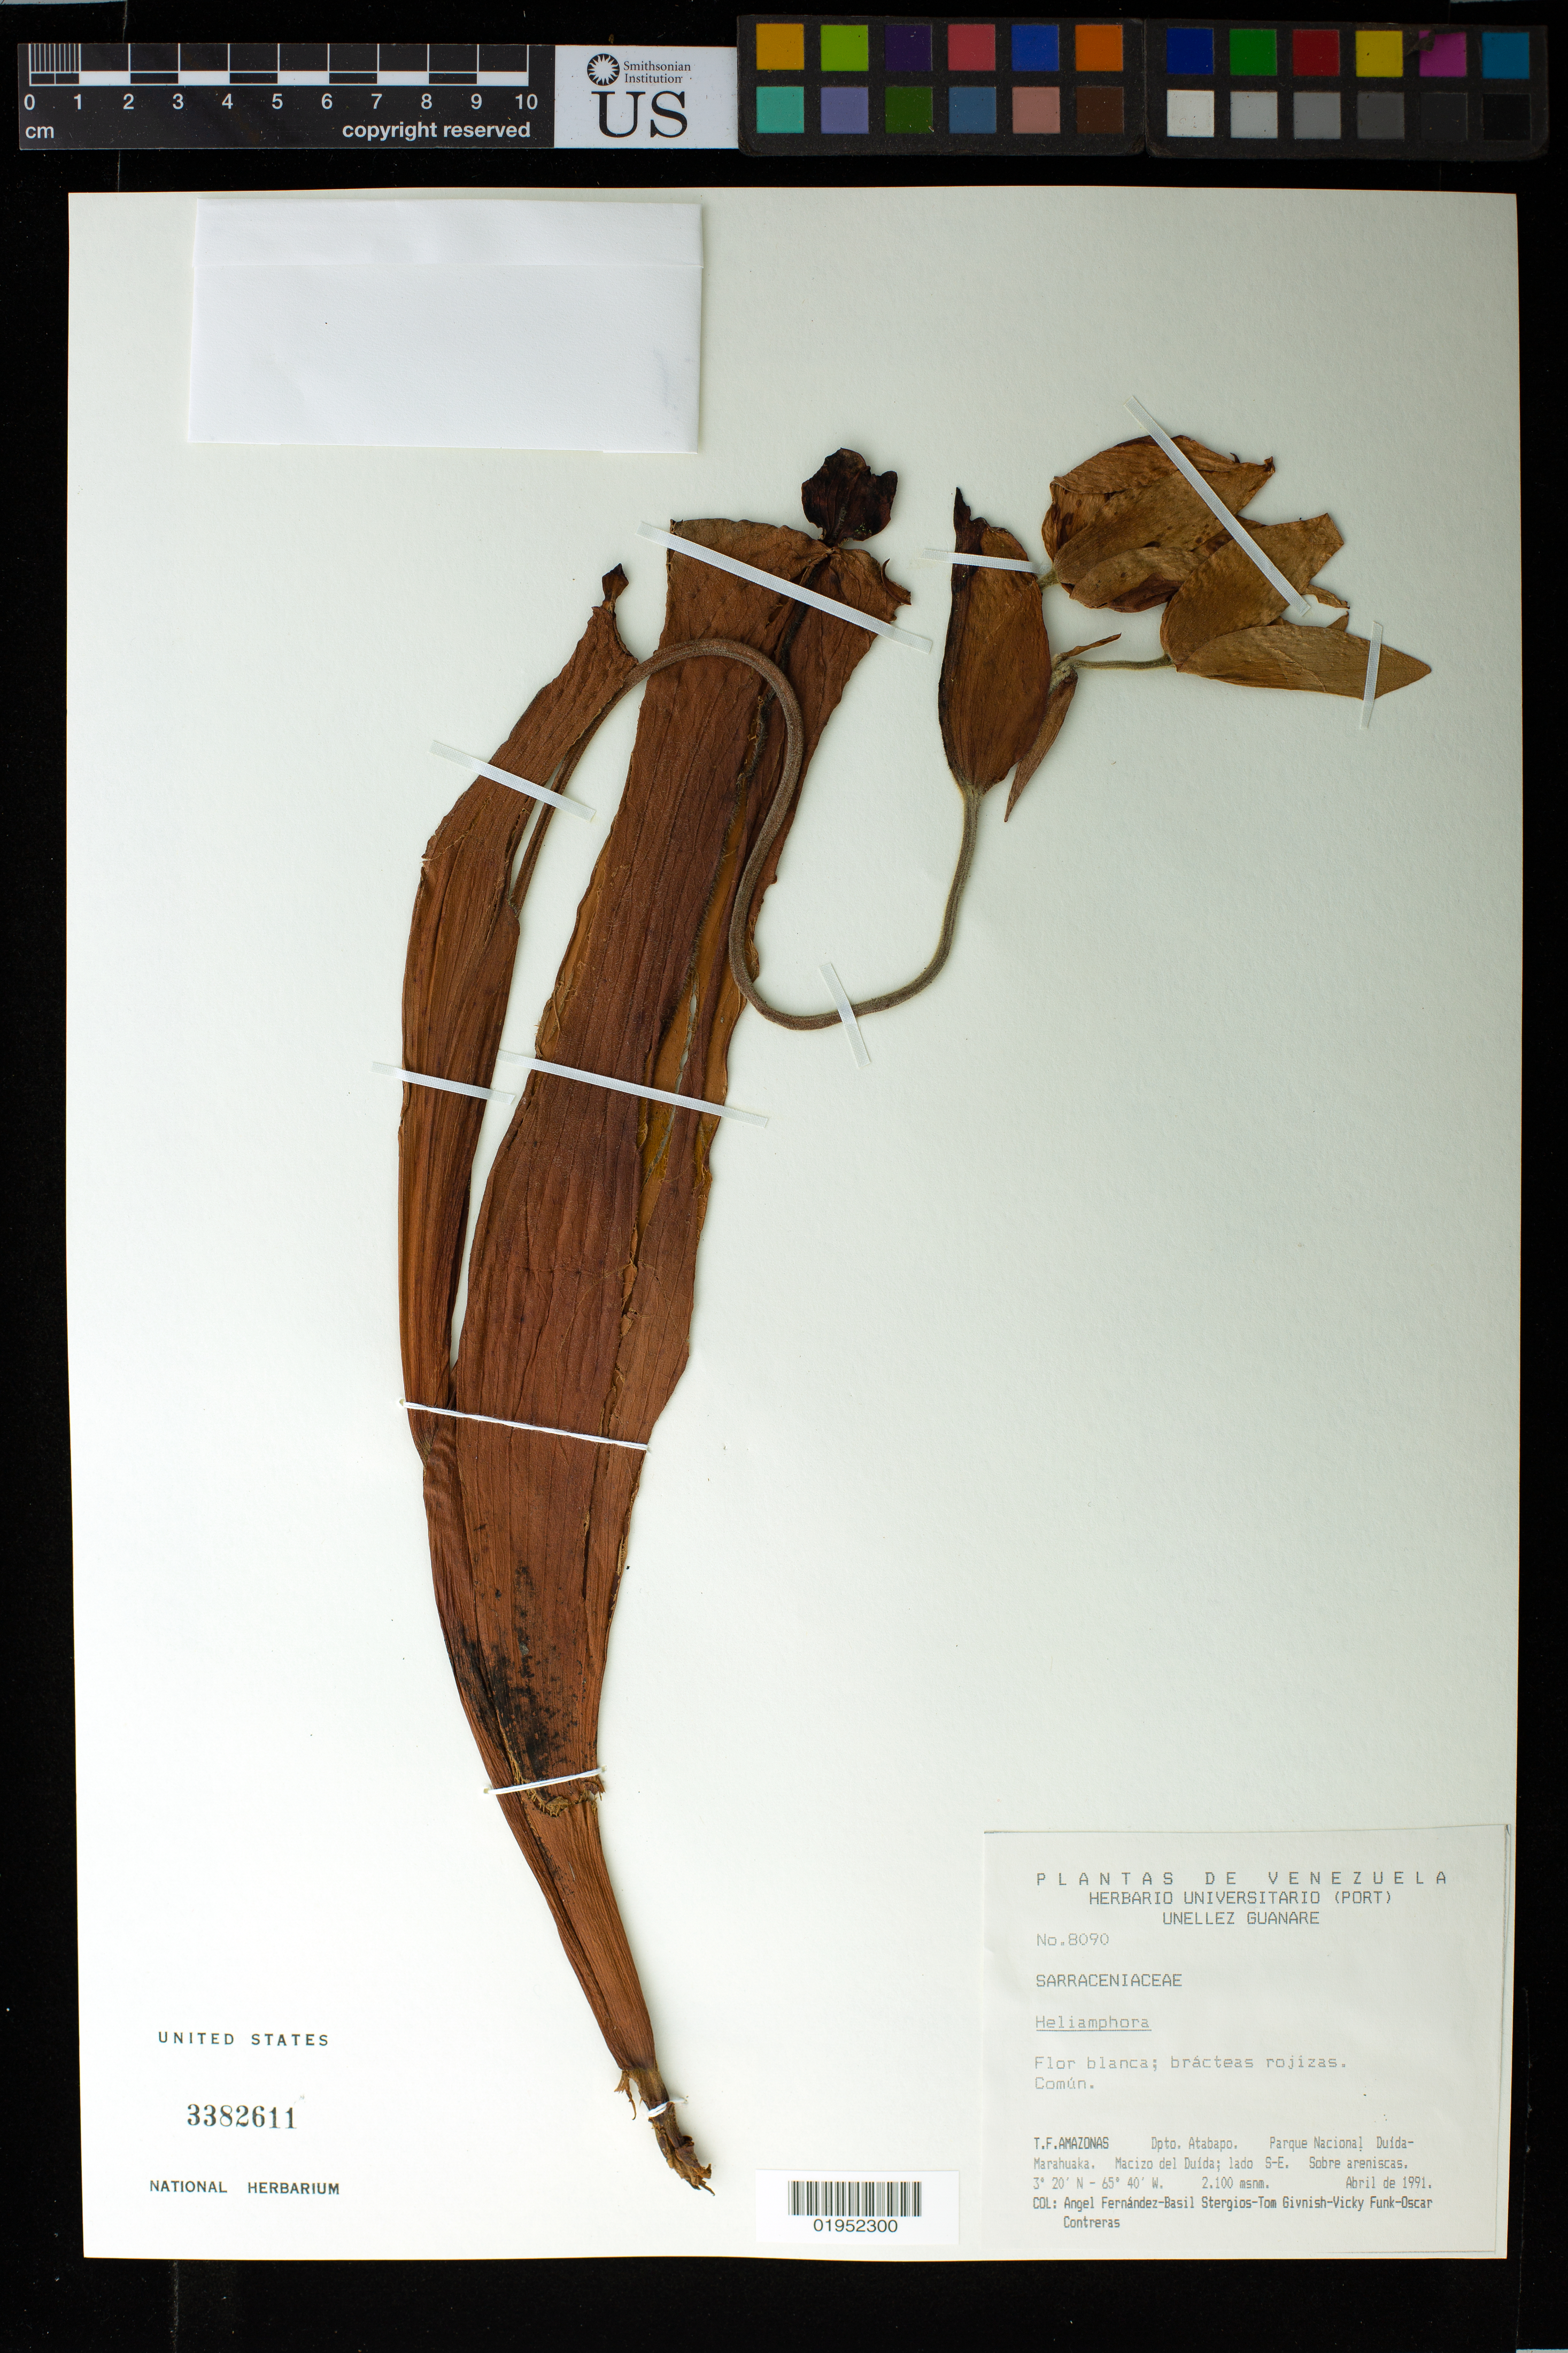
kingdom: Plantae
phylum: Tracheophyta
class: Magnoliopsida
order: Ericales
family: Sarraceniaceae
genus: Heliamphora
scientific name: Heliamphora sp.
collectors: A. Fernández, B. G. Stergios, T. J. Givnish, V. Funk & O. Contreras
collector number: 8090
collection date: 1991-04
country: Venezuela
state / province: Amazonas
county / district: Atabapo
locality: Parque Nacional Duída-Marahuaka, Macizo del Duída, lado SE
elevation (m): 2100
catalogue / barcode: US 3382611